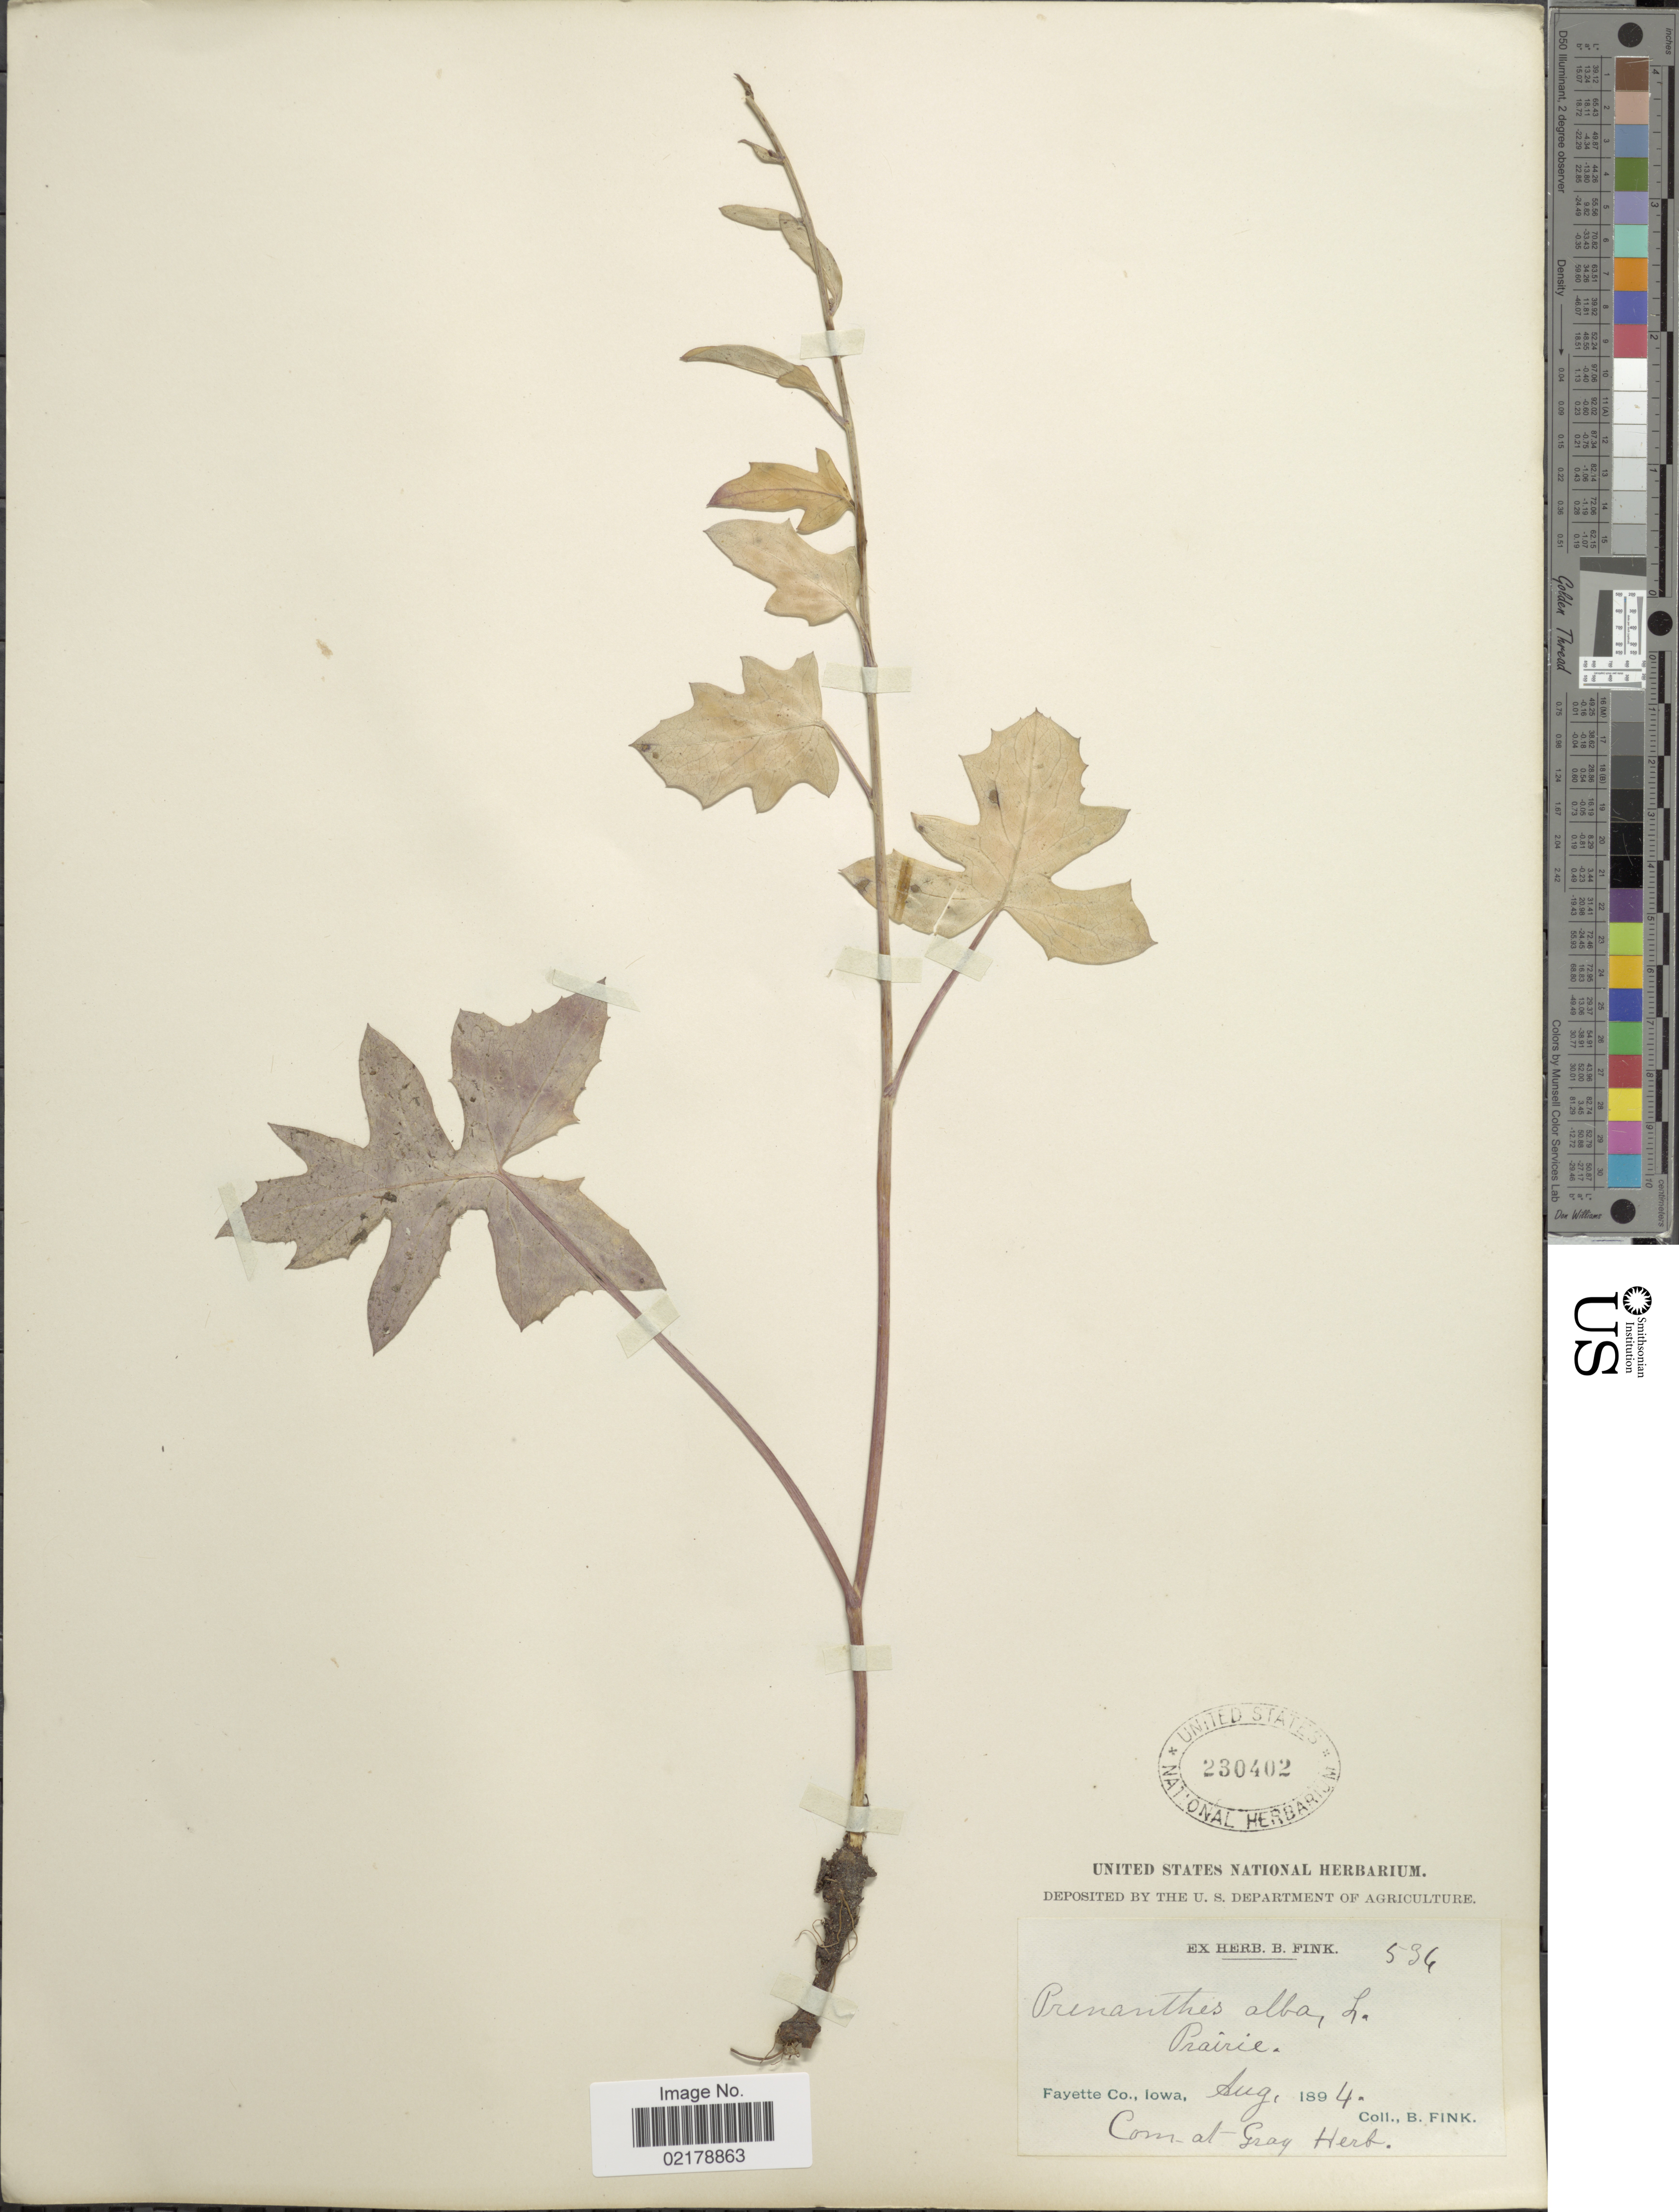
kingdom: Plantae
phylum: Tracheophyta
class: Magnoliopsida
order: Asterales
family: Asteraceae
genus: Nabalus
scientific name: Nabalus albus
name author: (L.) Hook.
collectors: B. Fink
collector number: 536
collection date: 1894-08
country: United States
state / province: Iowa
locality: Fayette Co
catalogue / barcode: US 230402